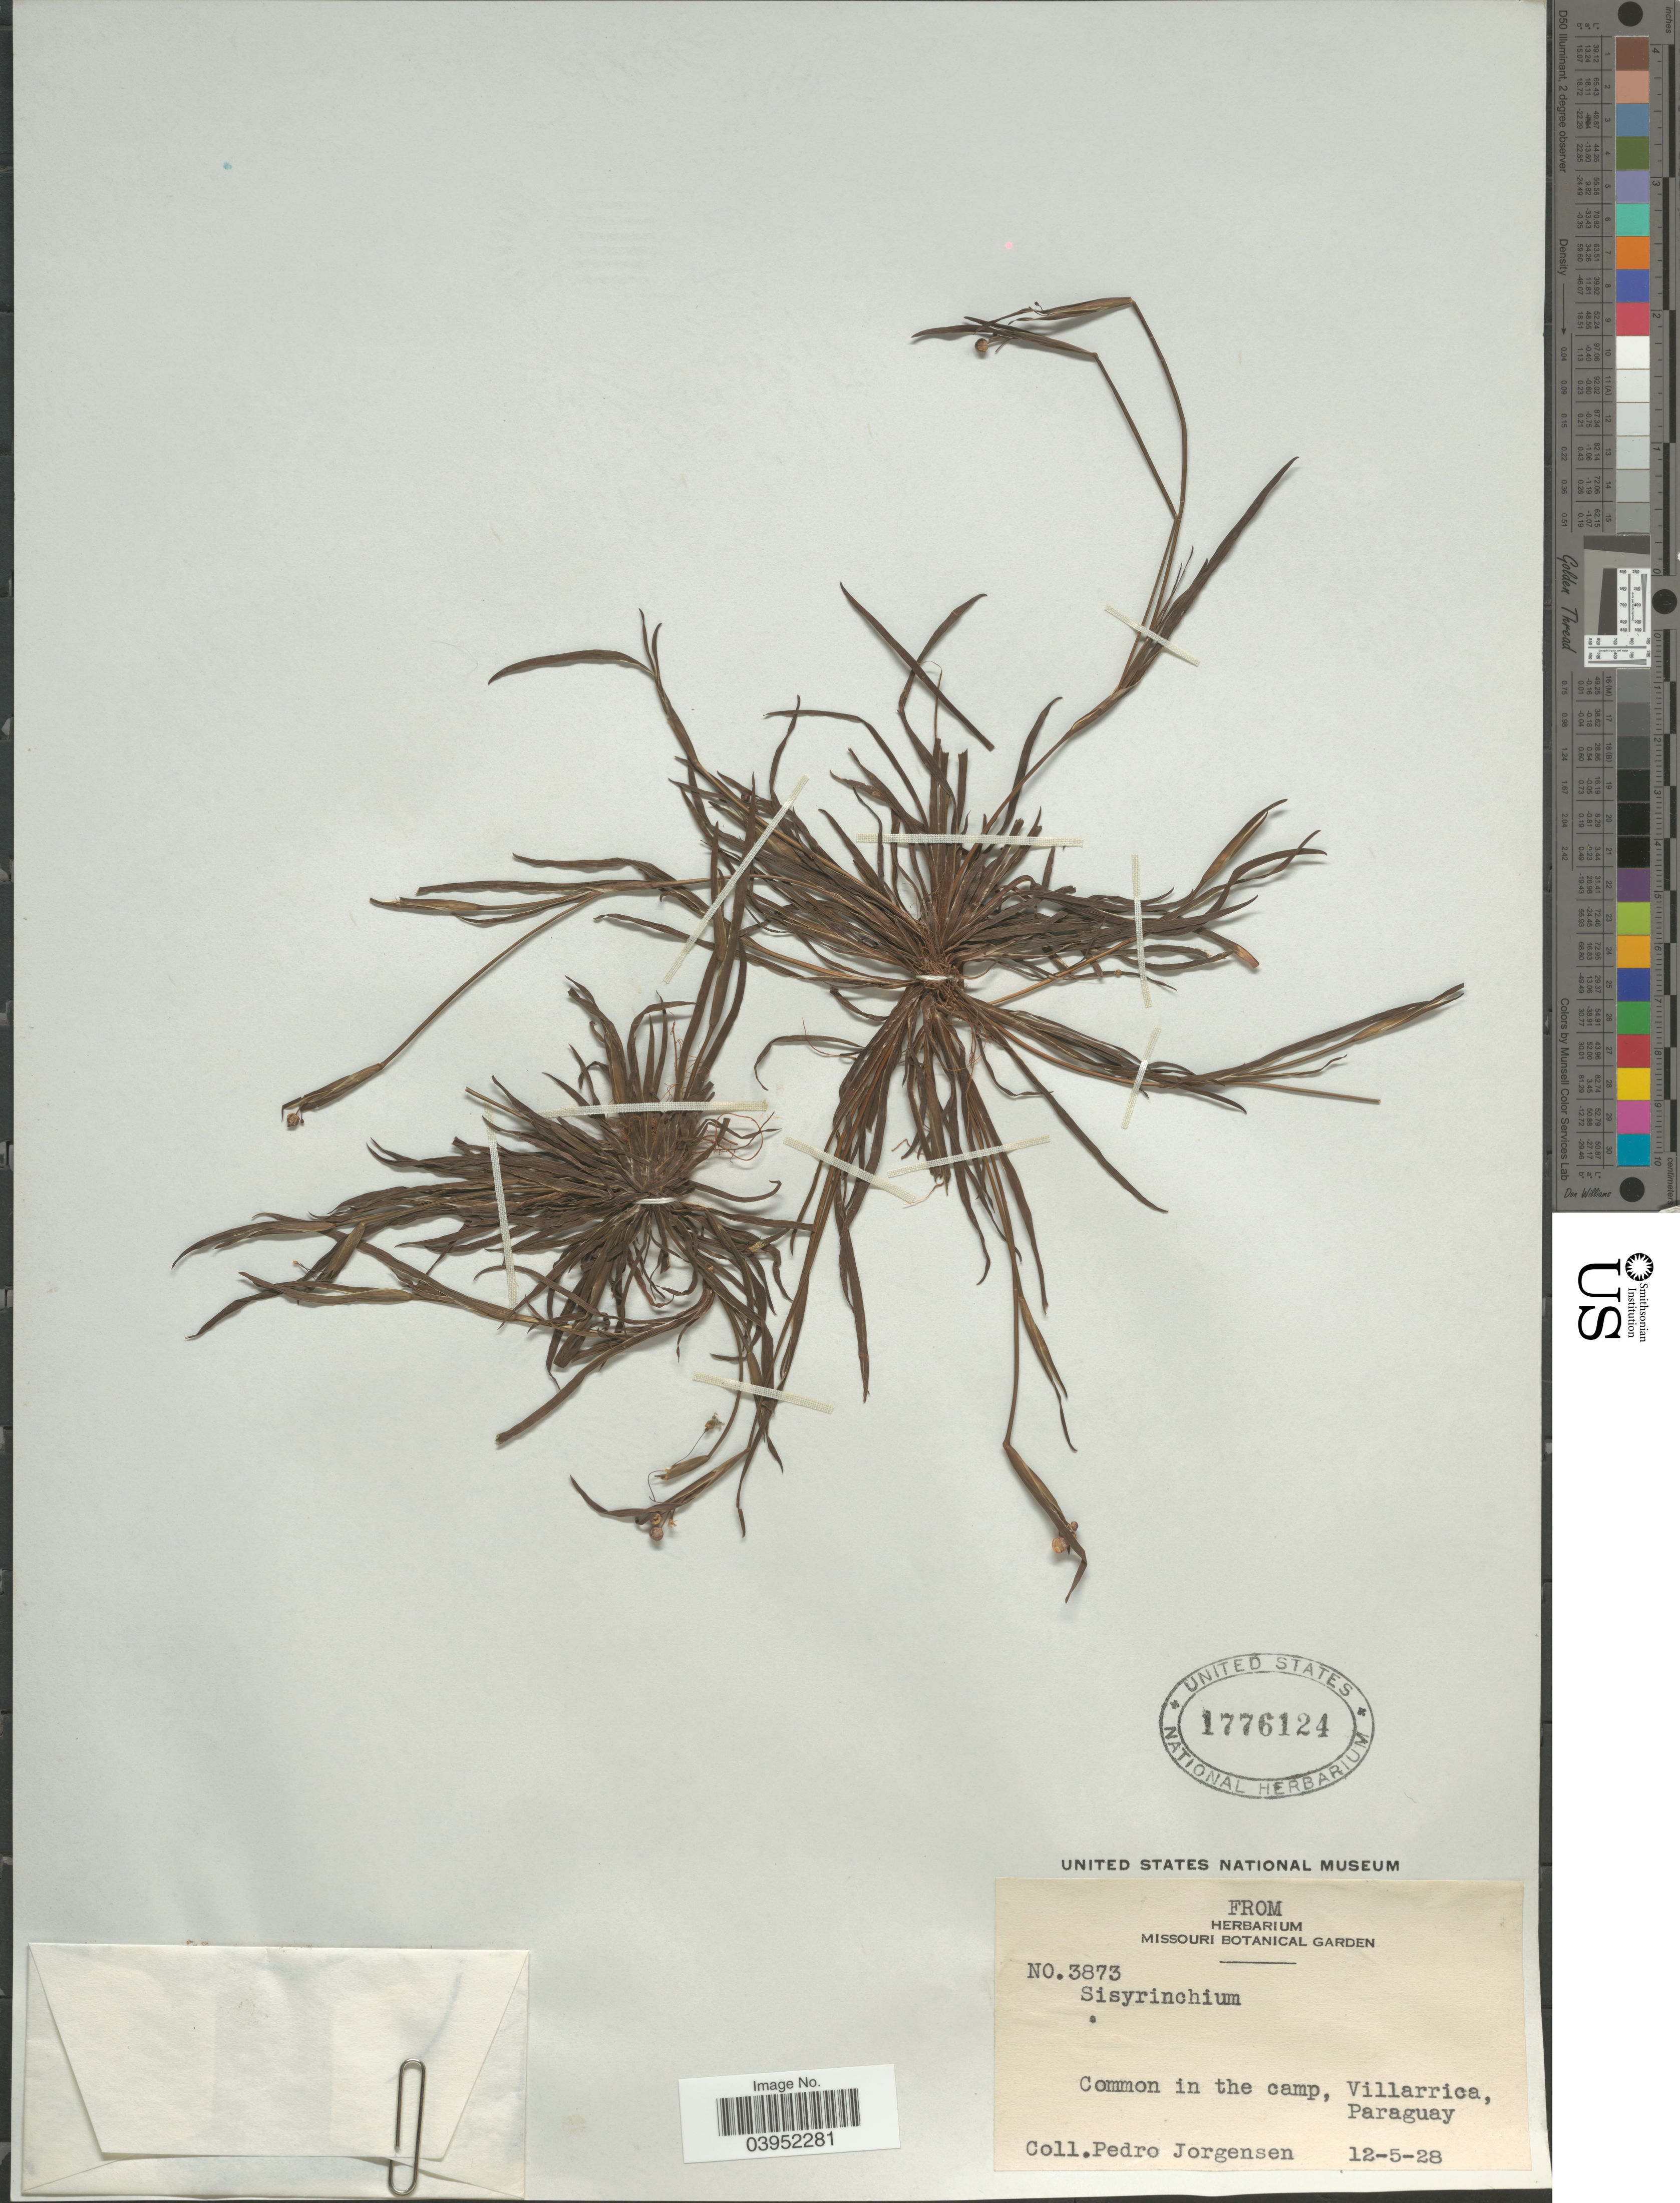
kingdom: Plantae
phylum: Tracheophyta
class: Liliopsida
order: Asparagales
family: Iridaceae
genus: Sisyrinchium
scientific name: Sisyrinchium micranthum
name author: Cav.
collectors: P. Jörgensen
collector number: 3873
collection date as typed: Transcribed d/m/y: 12/5/28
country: Paraguay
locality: Villarrica.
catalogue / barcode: US 1776124